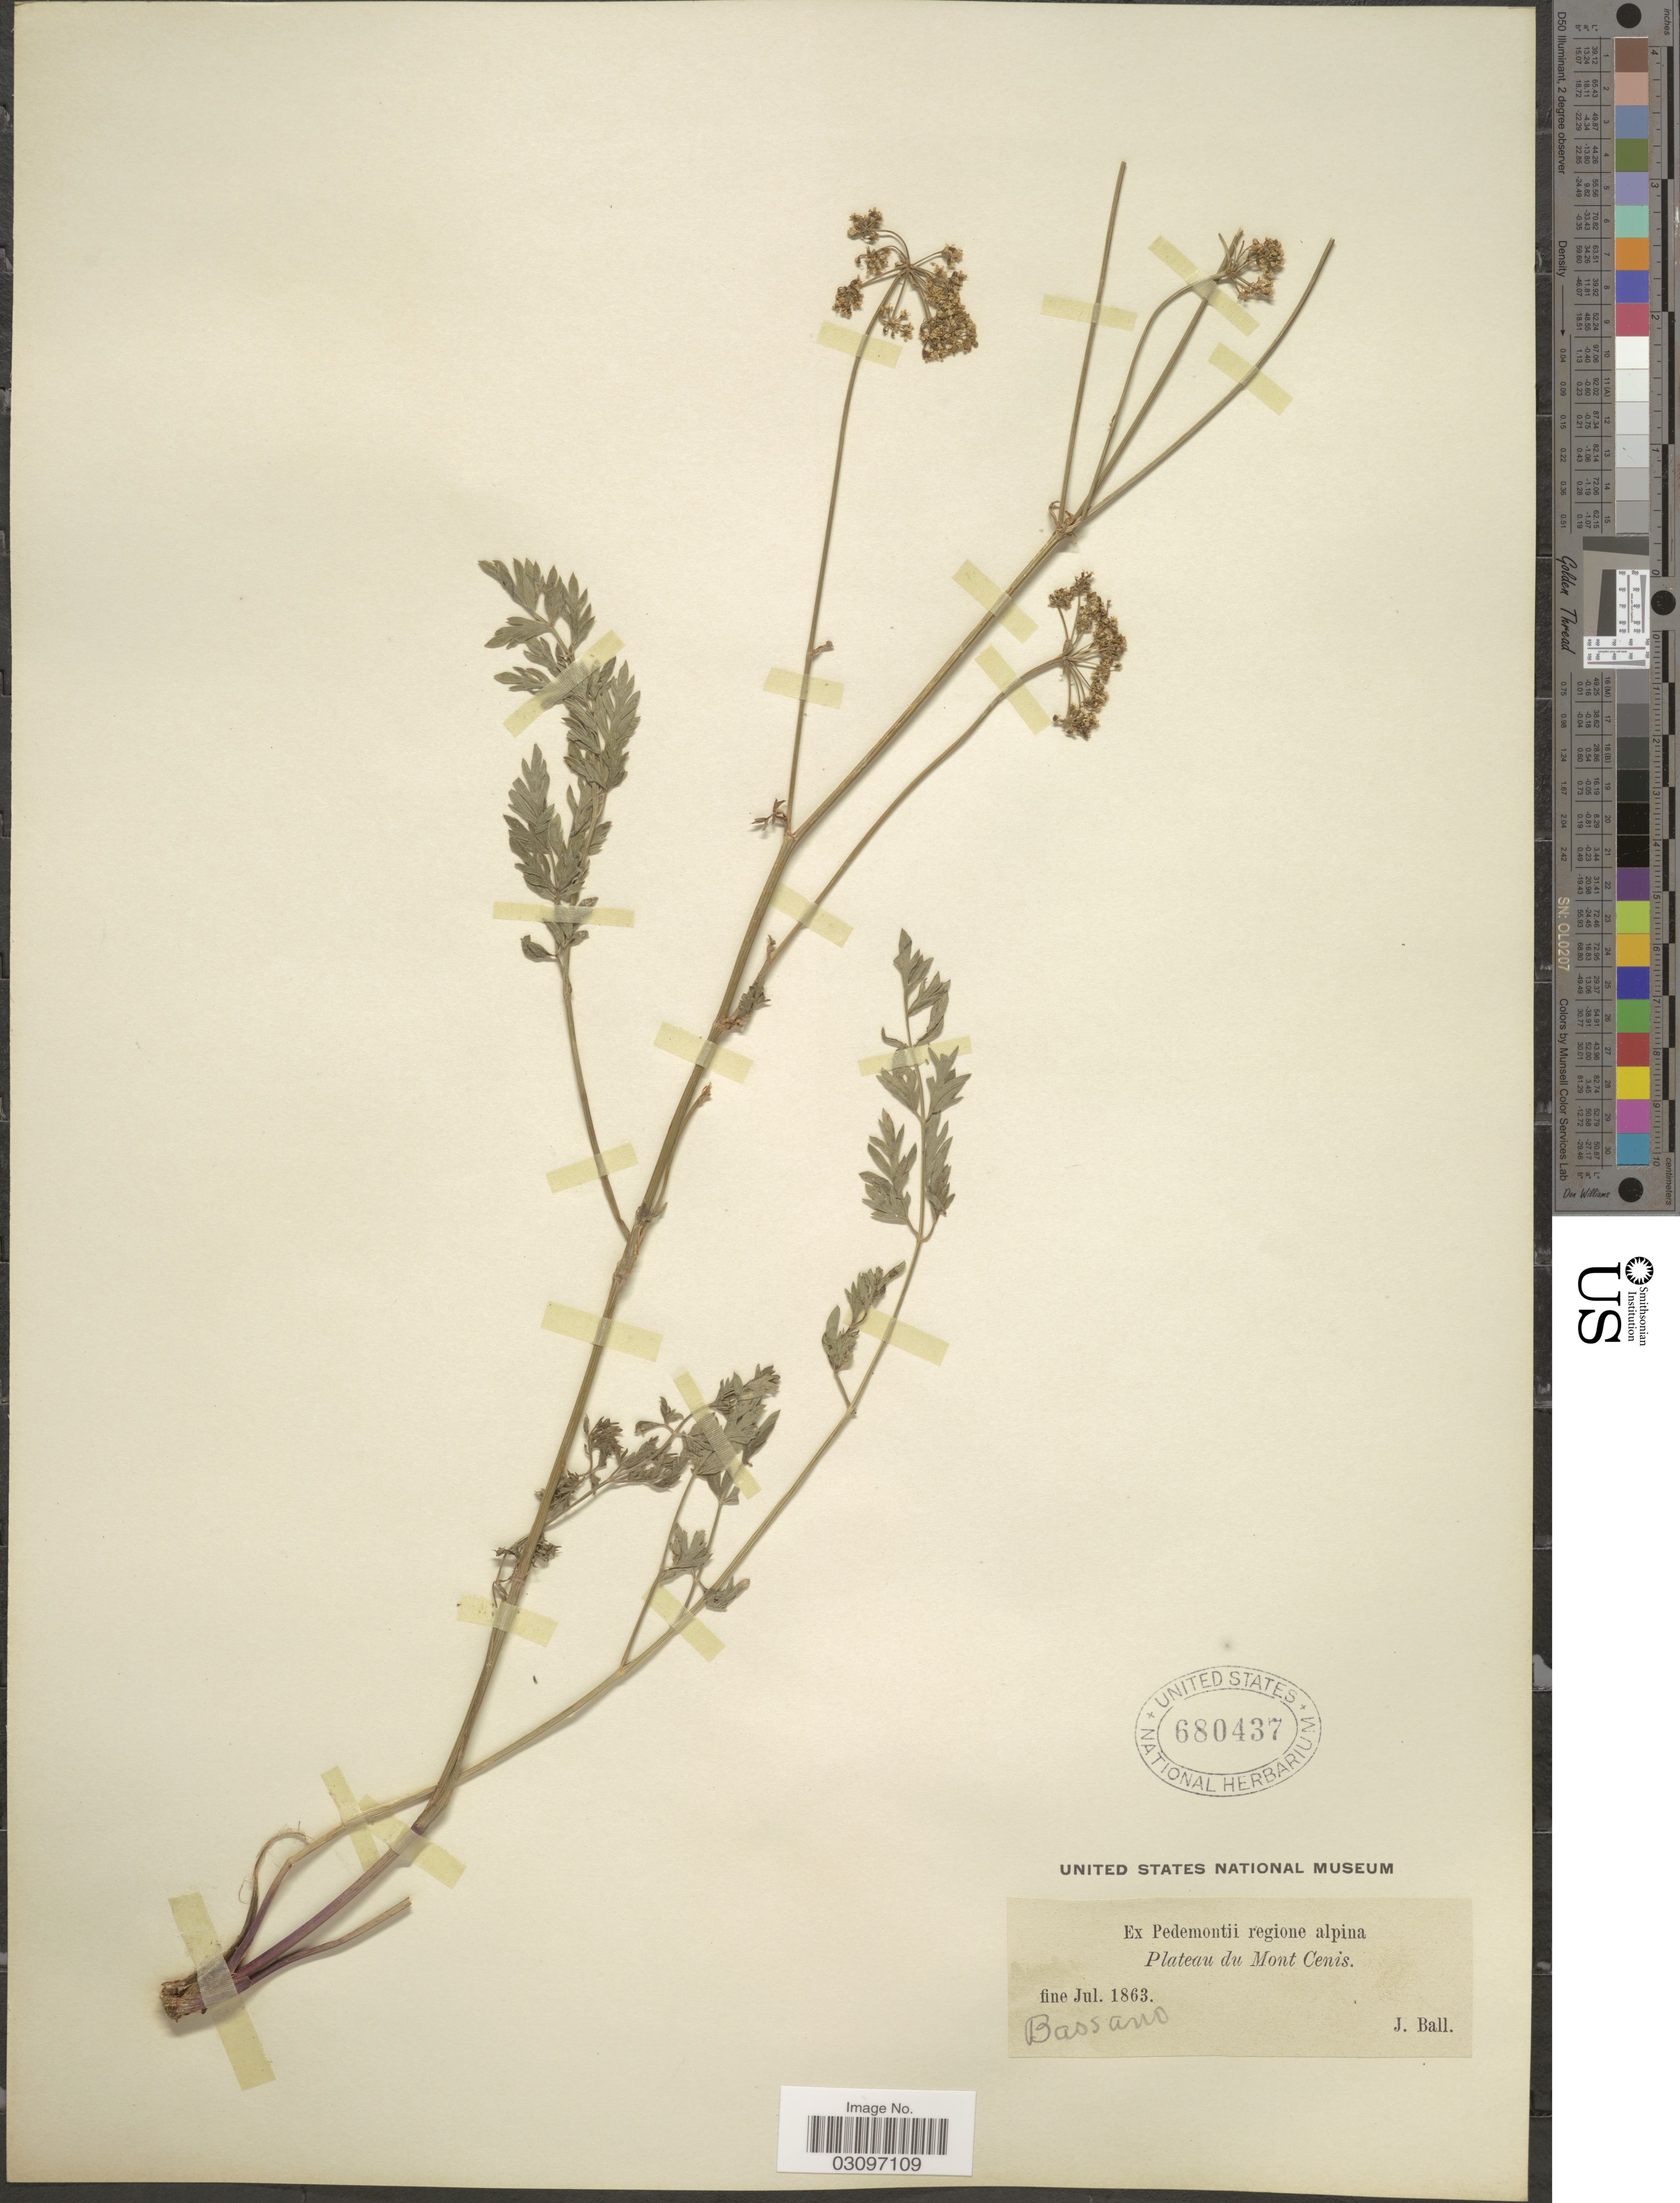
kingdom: Plantae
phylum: Tracheophyta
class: Magnoliopsida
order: Apiales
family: Apiaceae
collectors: J. Ball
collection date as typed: fine Jul. 1863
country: Italy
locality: Ex Pedemontii regione alpina Plateau du Mont Cenis.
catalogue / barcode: US 680437